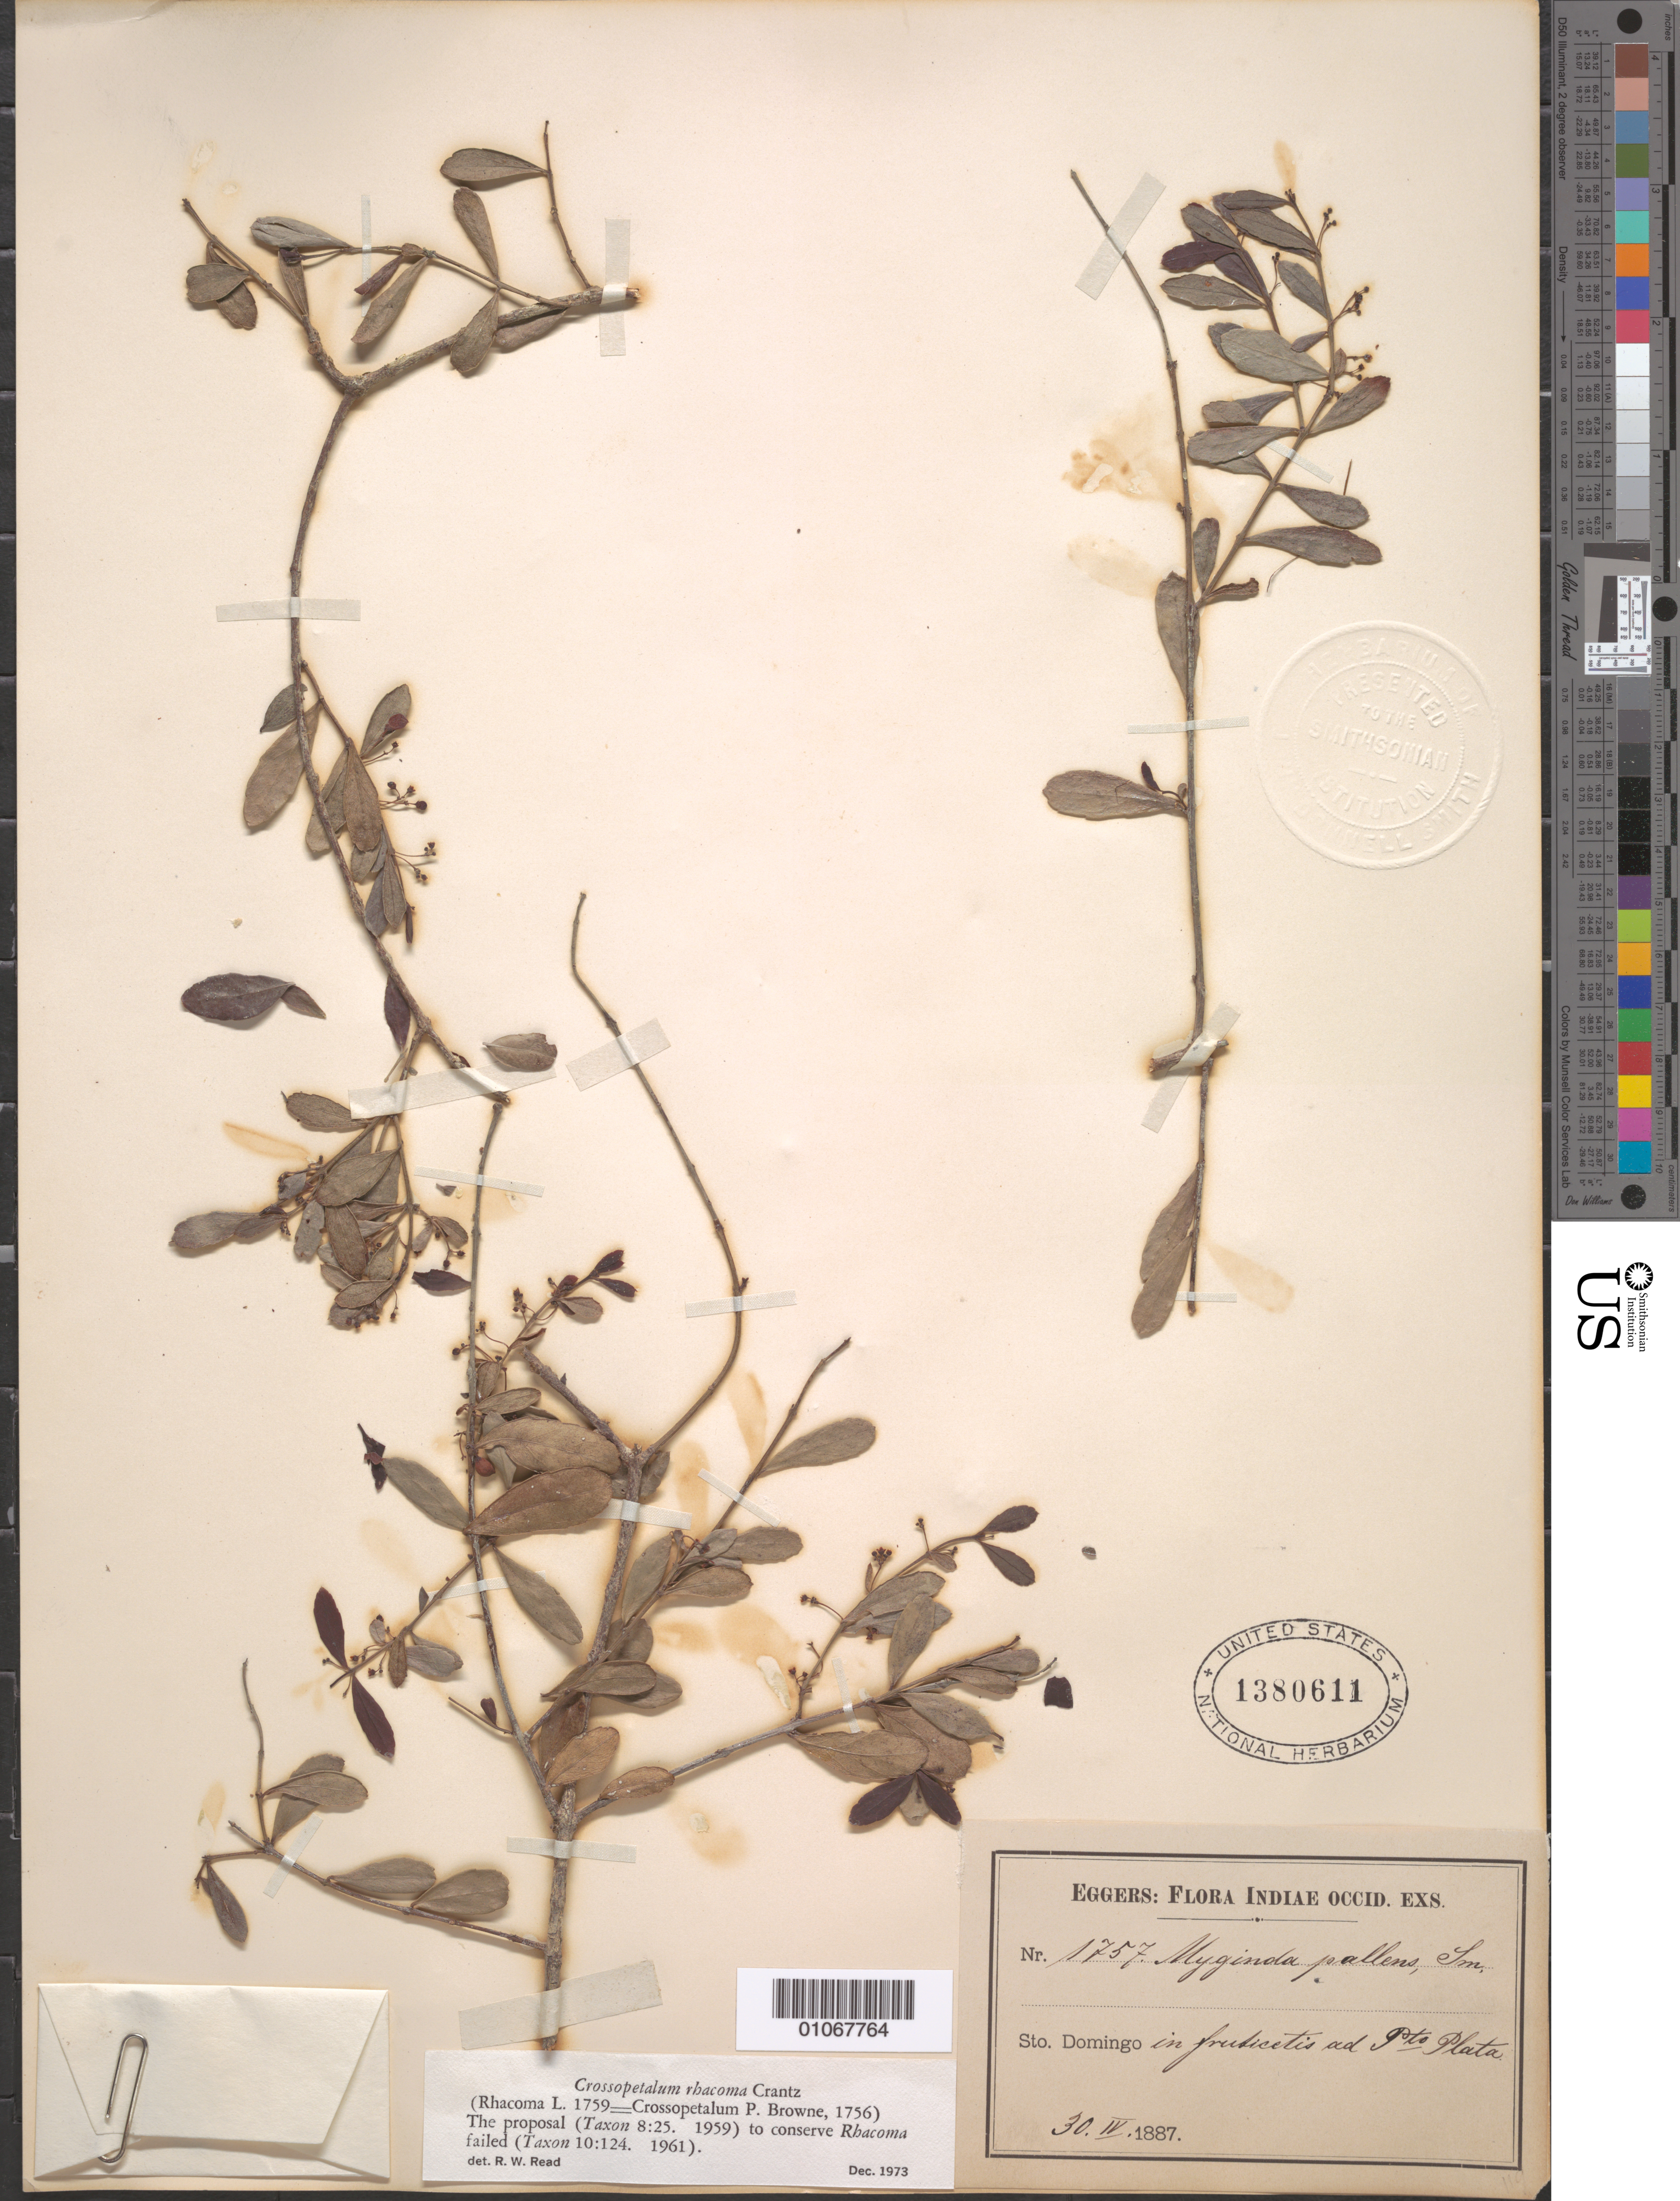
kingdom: Plantae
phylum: Tracheophyta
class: Magnoliopsida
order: Celastrales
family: Celastraceae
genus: Crossopetalum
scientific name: Crossopetalum rhacoma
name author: Crantz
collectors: H. F. A. von Eggers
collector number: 1757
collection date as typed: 30 Apr 1887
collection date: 1887-04-30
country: Dominican Republic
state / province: Santo Domingo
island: Hispaniola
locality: In frulicetis ad Puerto Plata.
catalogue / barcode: US 1380611